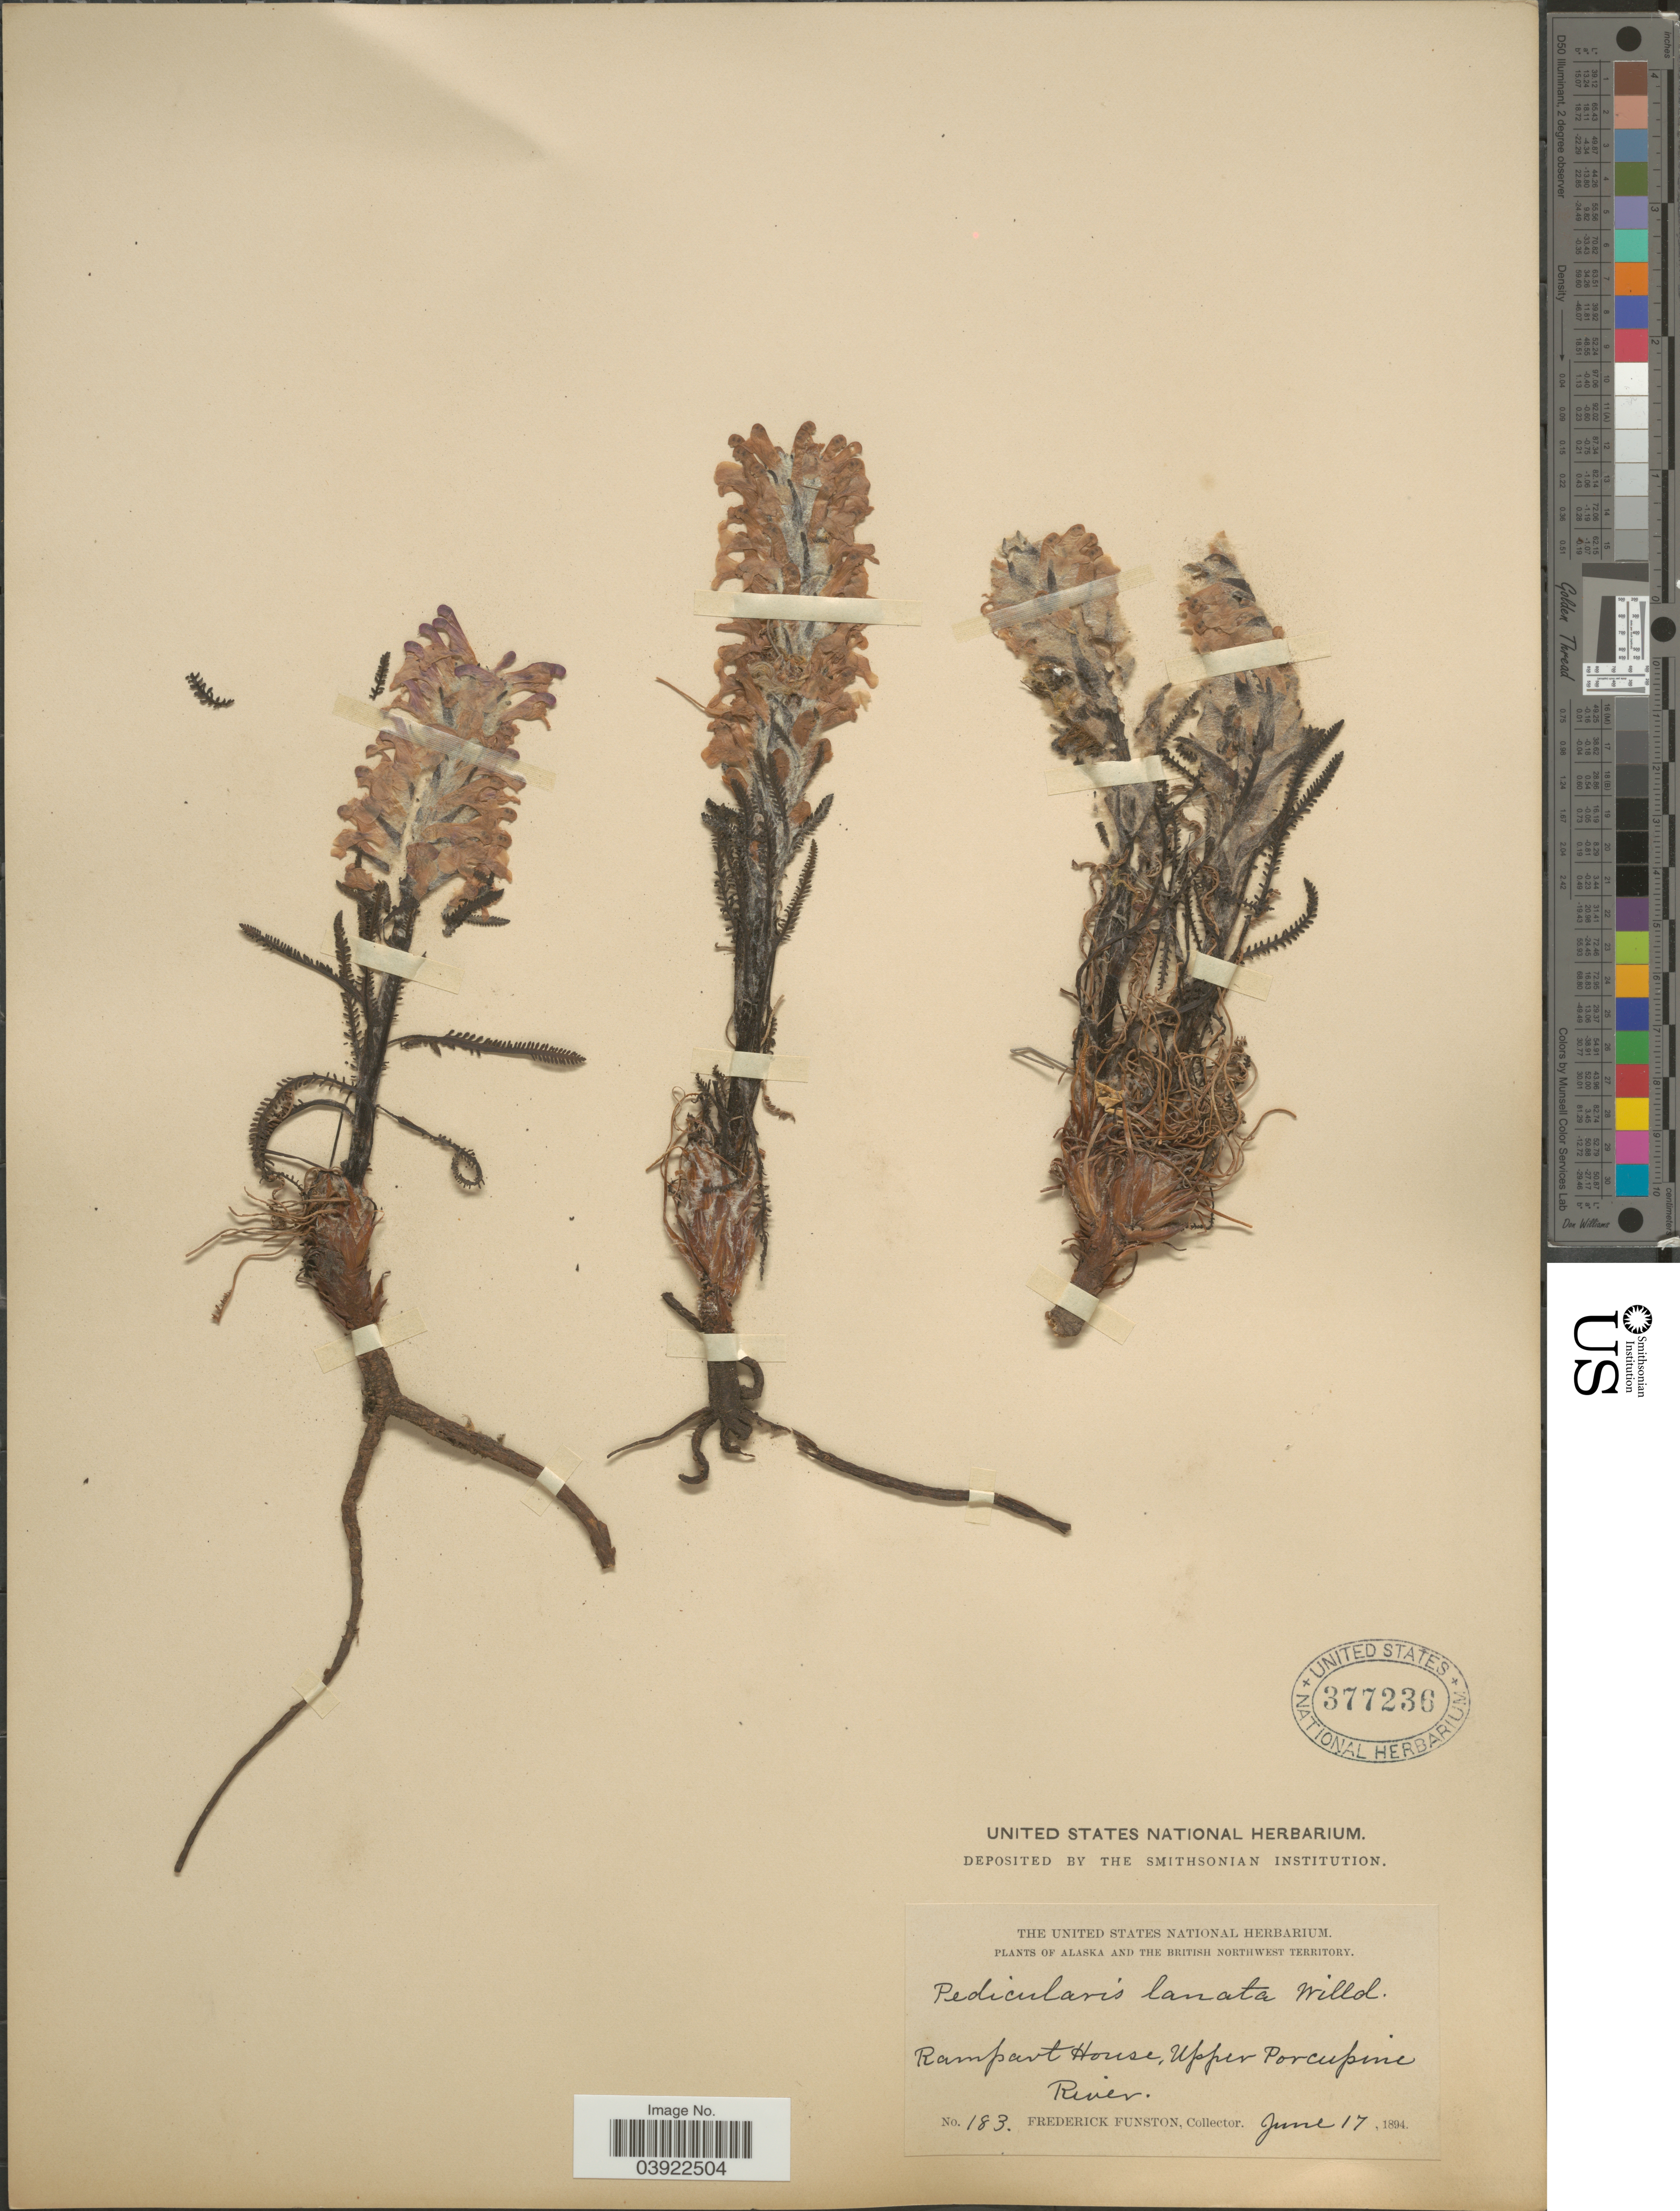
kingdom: Plantae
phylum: Tracheophyta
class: Magnoliopsida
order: Lamiales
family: Orobanchaceae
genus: Pedicularis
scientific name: Pedicularis lanata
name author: Willd. ex Cham. & Schltdl.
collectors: F. Funston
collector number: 183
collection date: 1894-06-17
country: Canada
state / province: Yukon Territory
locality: Alaska and the British Northwest Territory. Rampart House, Upper Porcupine River.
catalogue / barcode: US 377236